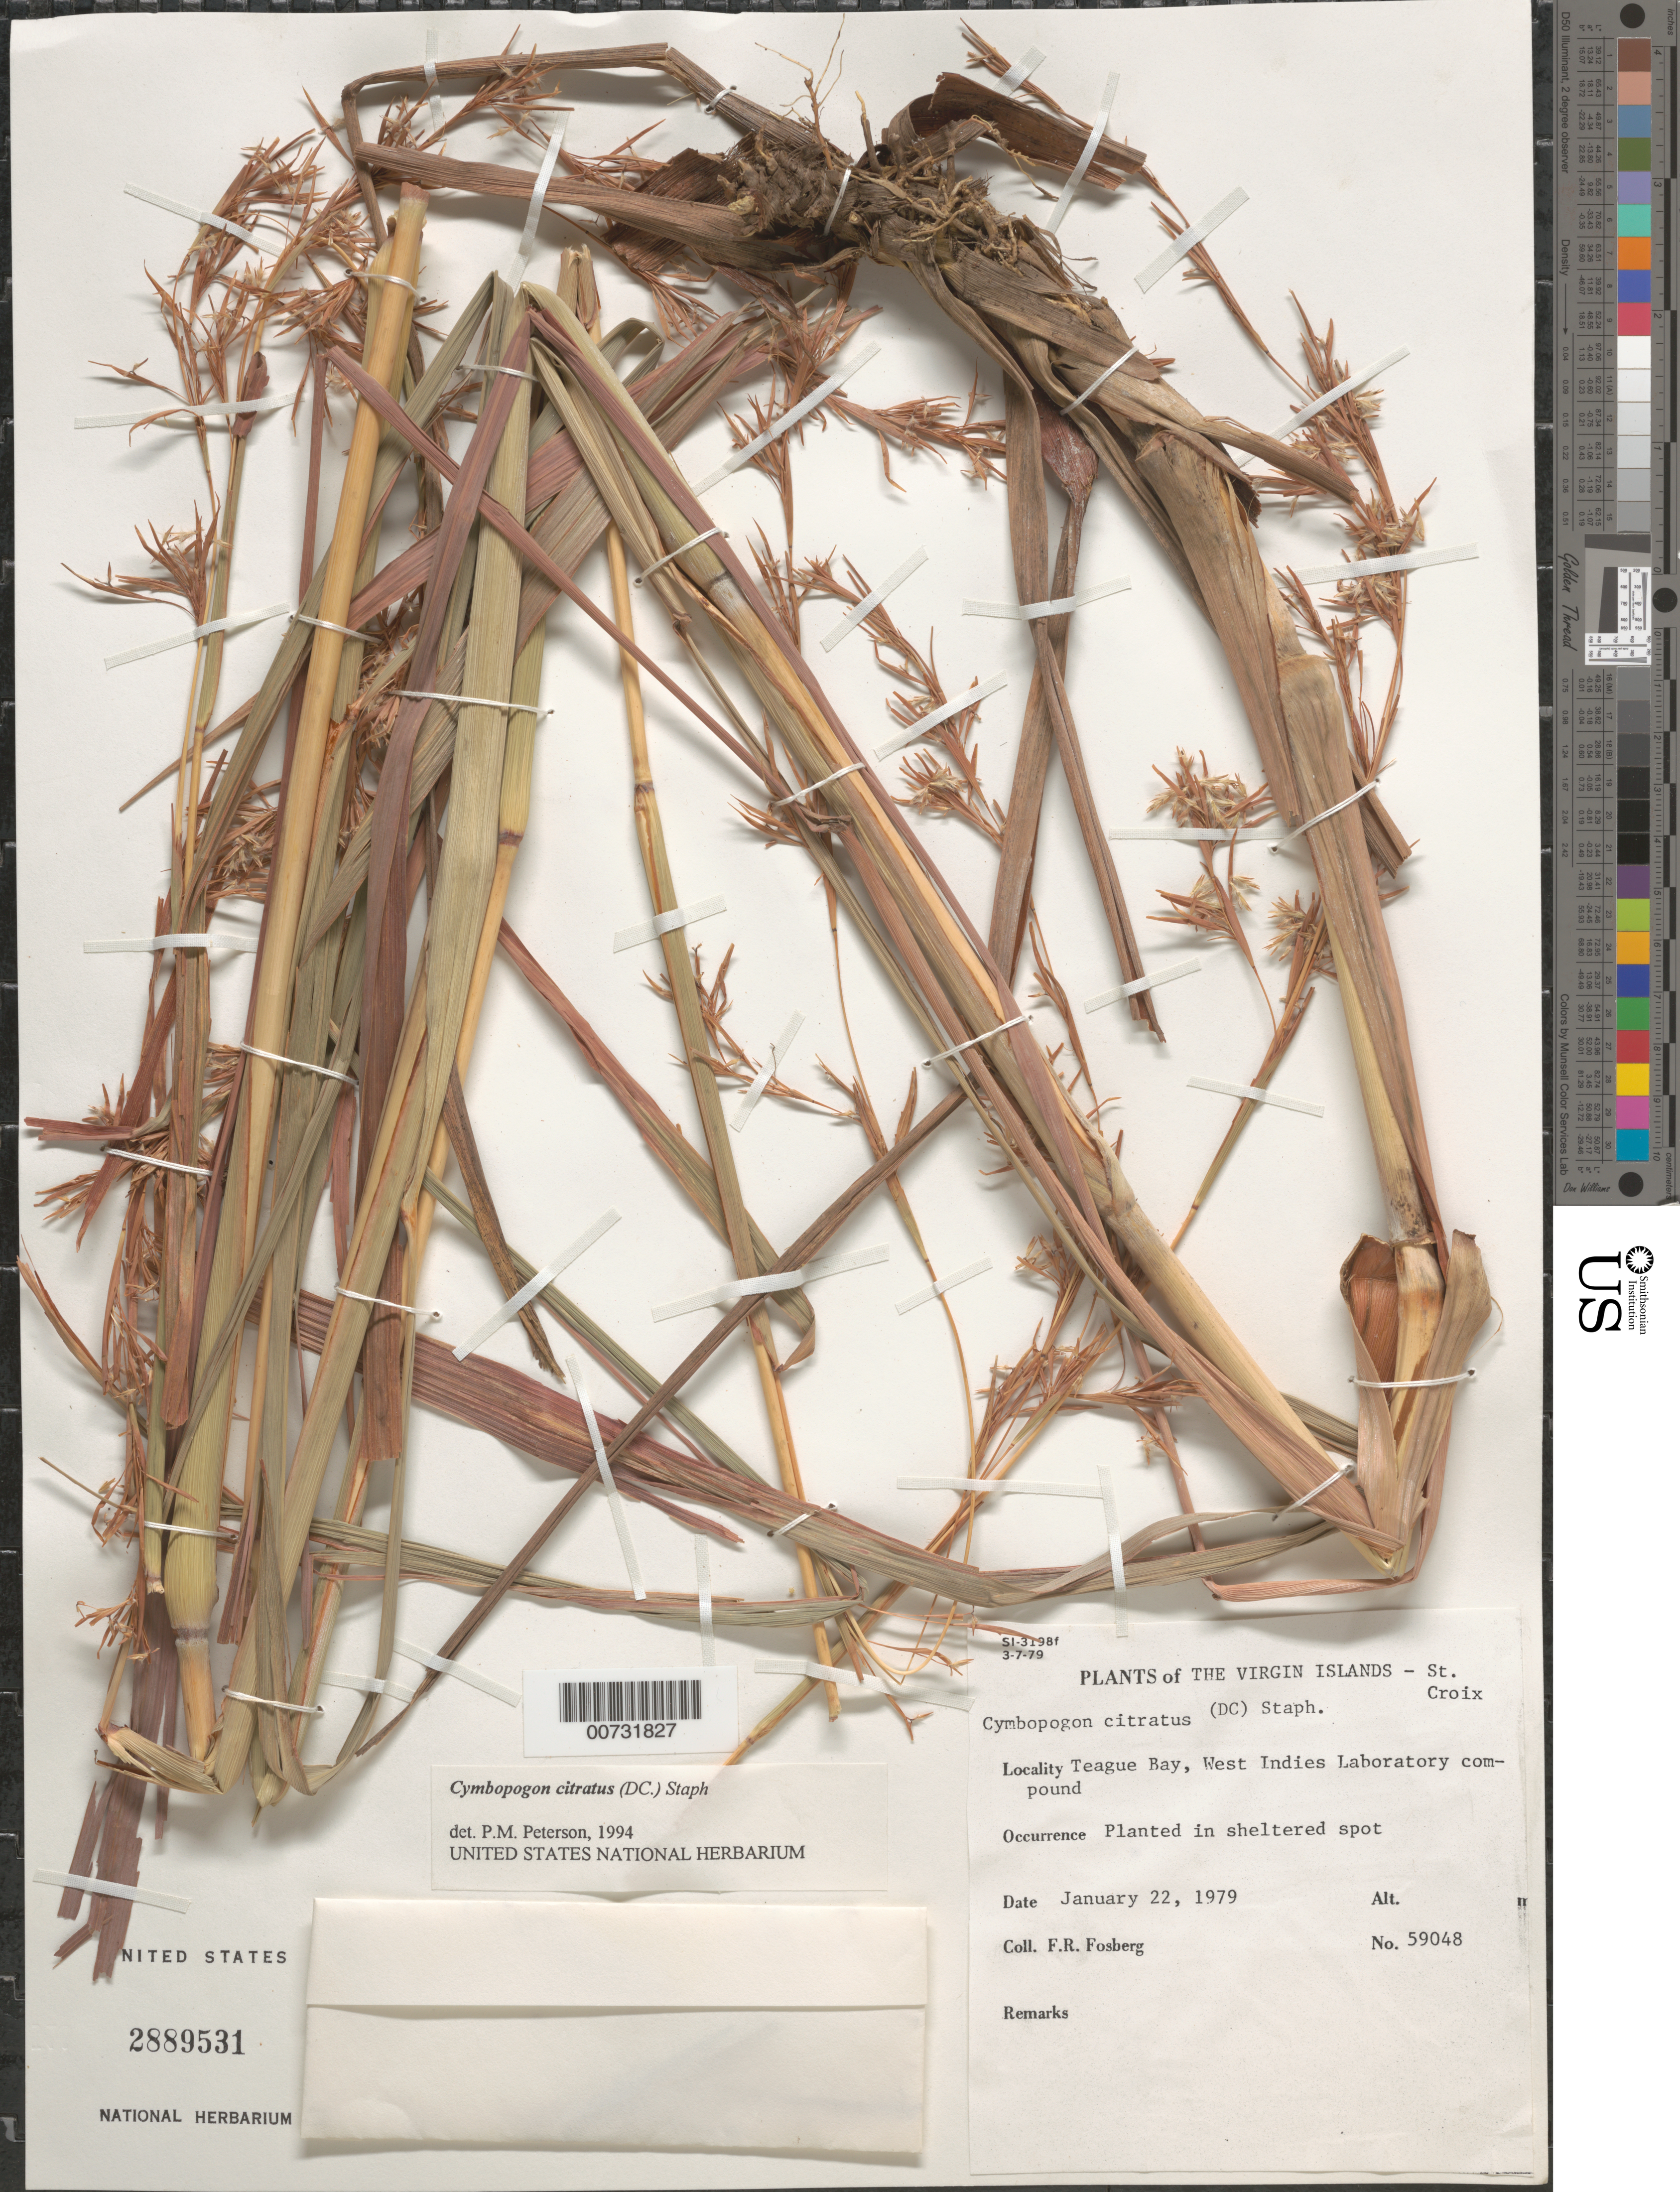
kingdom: Plantae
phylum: Tracheophyta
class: Liliopsida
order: Poales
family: Poaceae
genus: Cymbopogon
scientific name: Cymbopogon citratus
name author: (DC.) Stapf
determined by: Peterson, Paul M., (BOT), Smithsonian Institution - National Museum of Natural History (UNITED STATES)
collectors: F. R. Fosberg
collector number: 59048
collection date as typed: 22 Jan 1979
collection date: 1979-01-22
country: U.S. Virgin Islands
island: St. Croix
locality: St. Croix; Teague Bay, West Indies Lab. Compound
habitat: Sheltered spot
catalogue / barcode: US 2889531